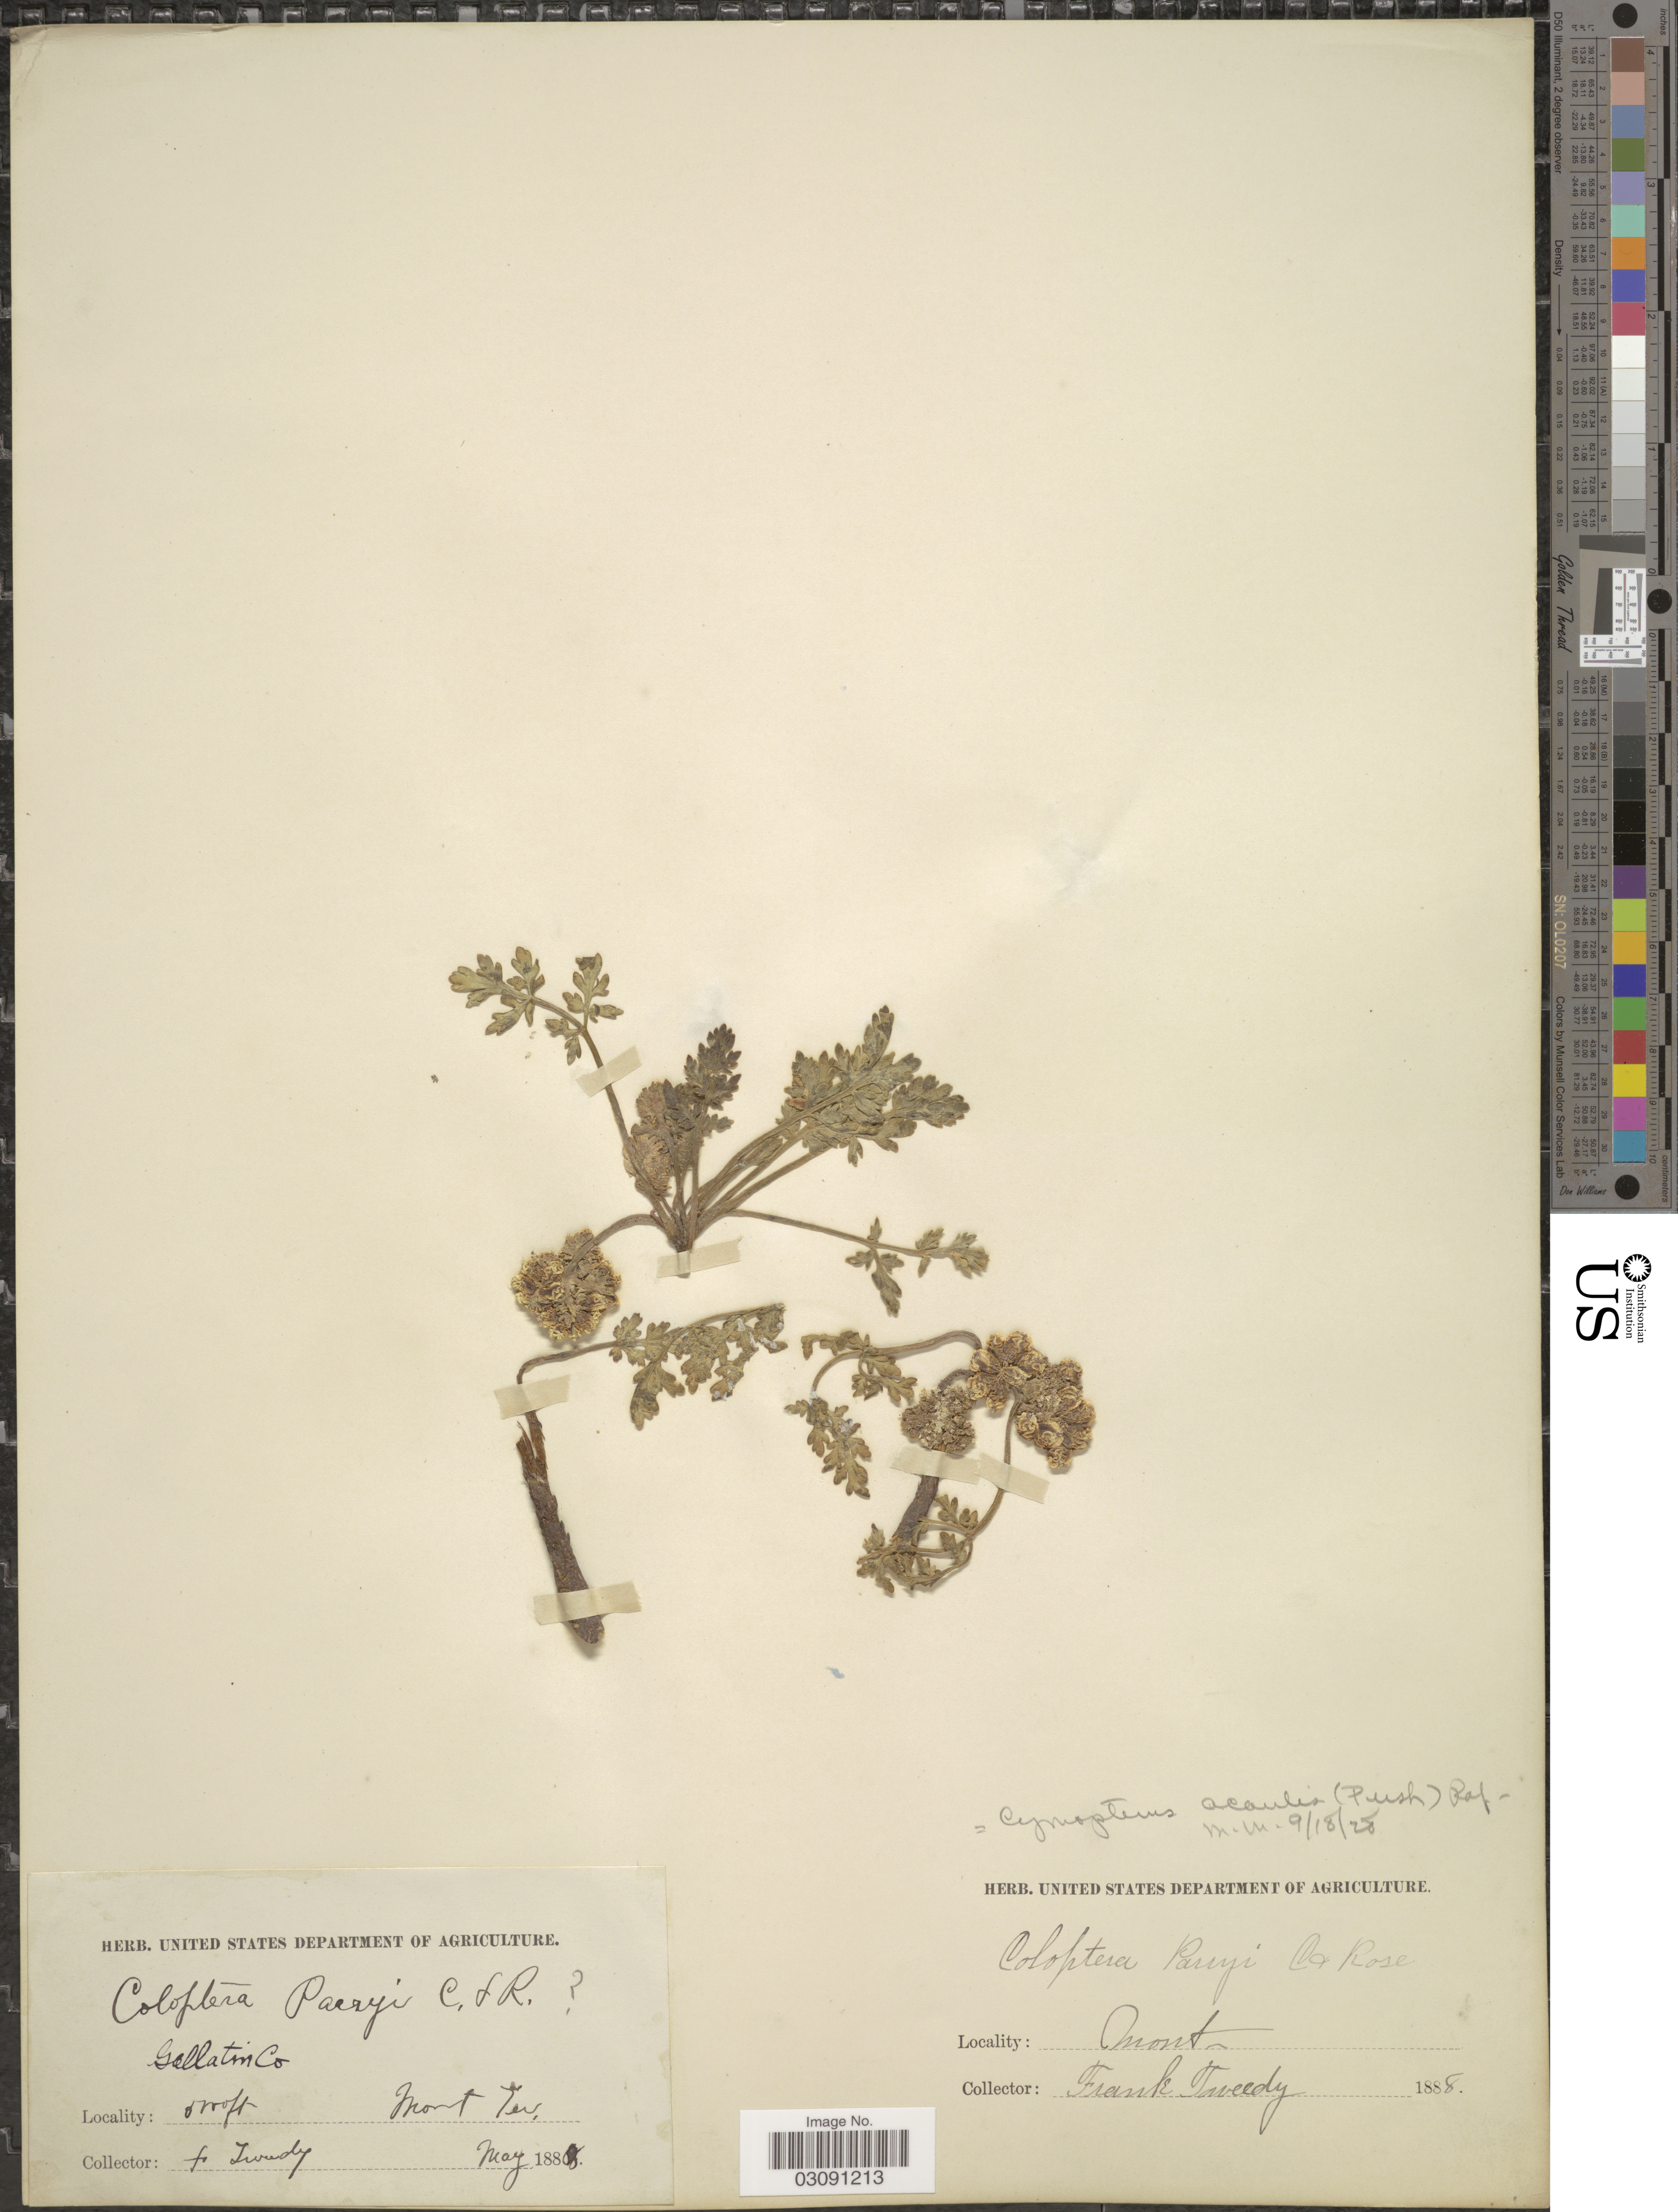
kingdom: Plantae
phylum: Tracheophyta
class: Magnoliopsida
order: Apiales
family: Apiaceae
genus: Cymopterus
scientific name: Cymopterus acaulis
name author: (Pursh) Raf.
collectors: F. Tweedy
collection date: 1888-05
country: United States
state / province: Montana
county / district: Gallatin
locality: Montana Territory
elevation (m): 1524